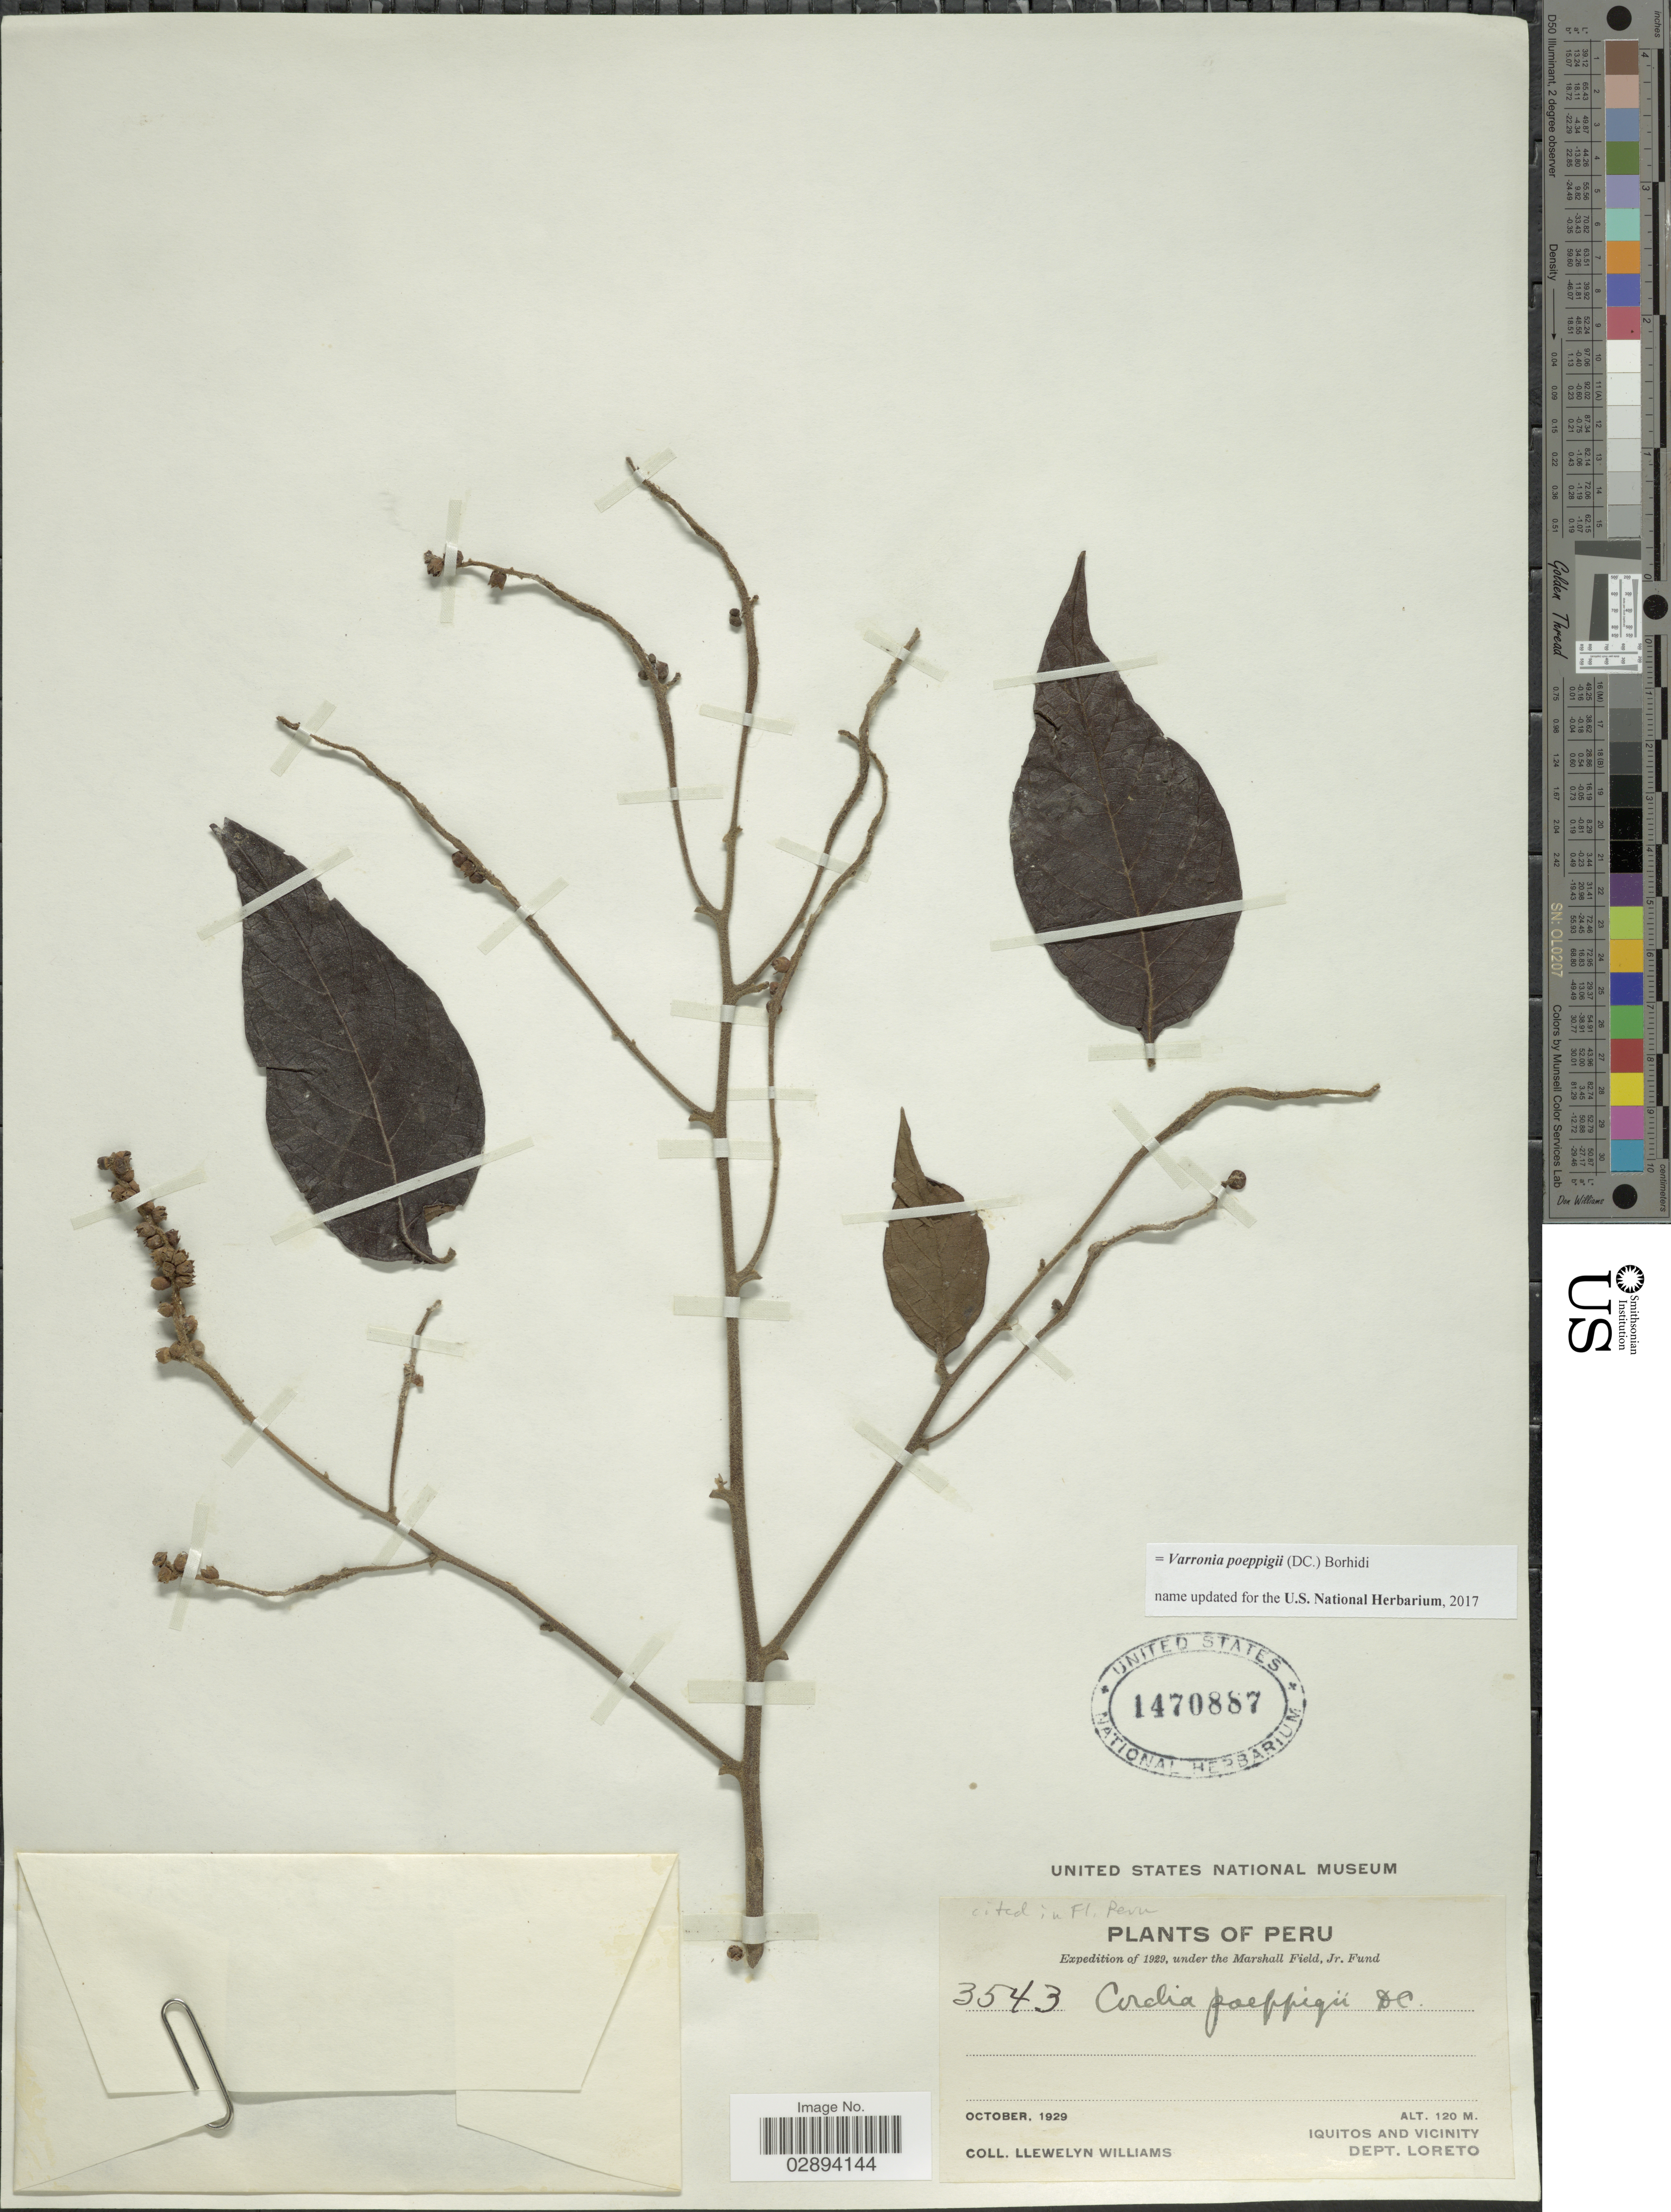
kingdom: Plantae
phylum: Tracheophyta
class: Magnoliopsida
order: Boraginales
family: Cordiaceae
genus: Varronia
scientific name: Varronia poeppigii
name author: (DC.) Borhidi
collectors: Ll. Williams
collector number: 3543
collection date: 1929-10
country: Peru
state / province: Loreto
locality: Iquitos and Vicinity, Dept. Loreto.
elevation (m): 120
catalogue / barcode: US 1470887